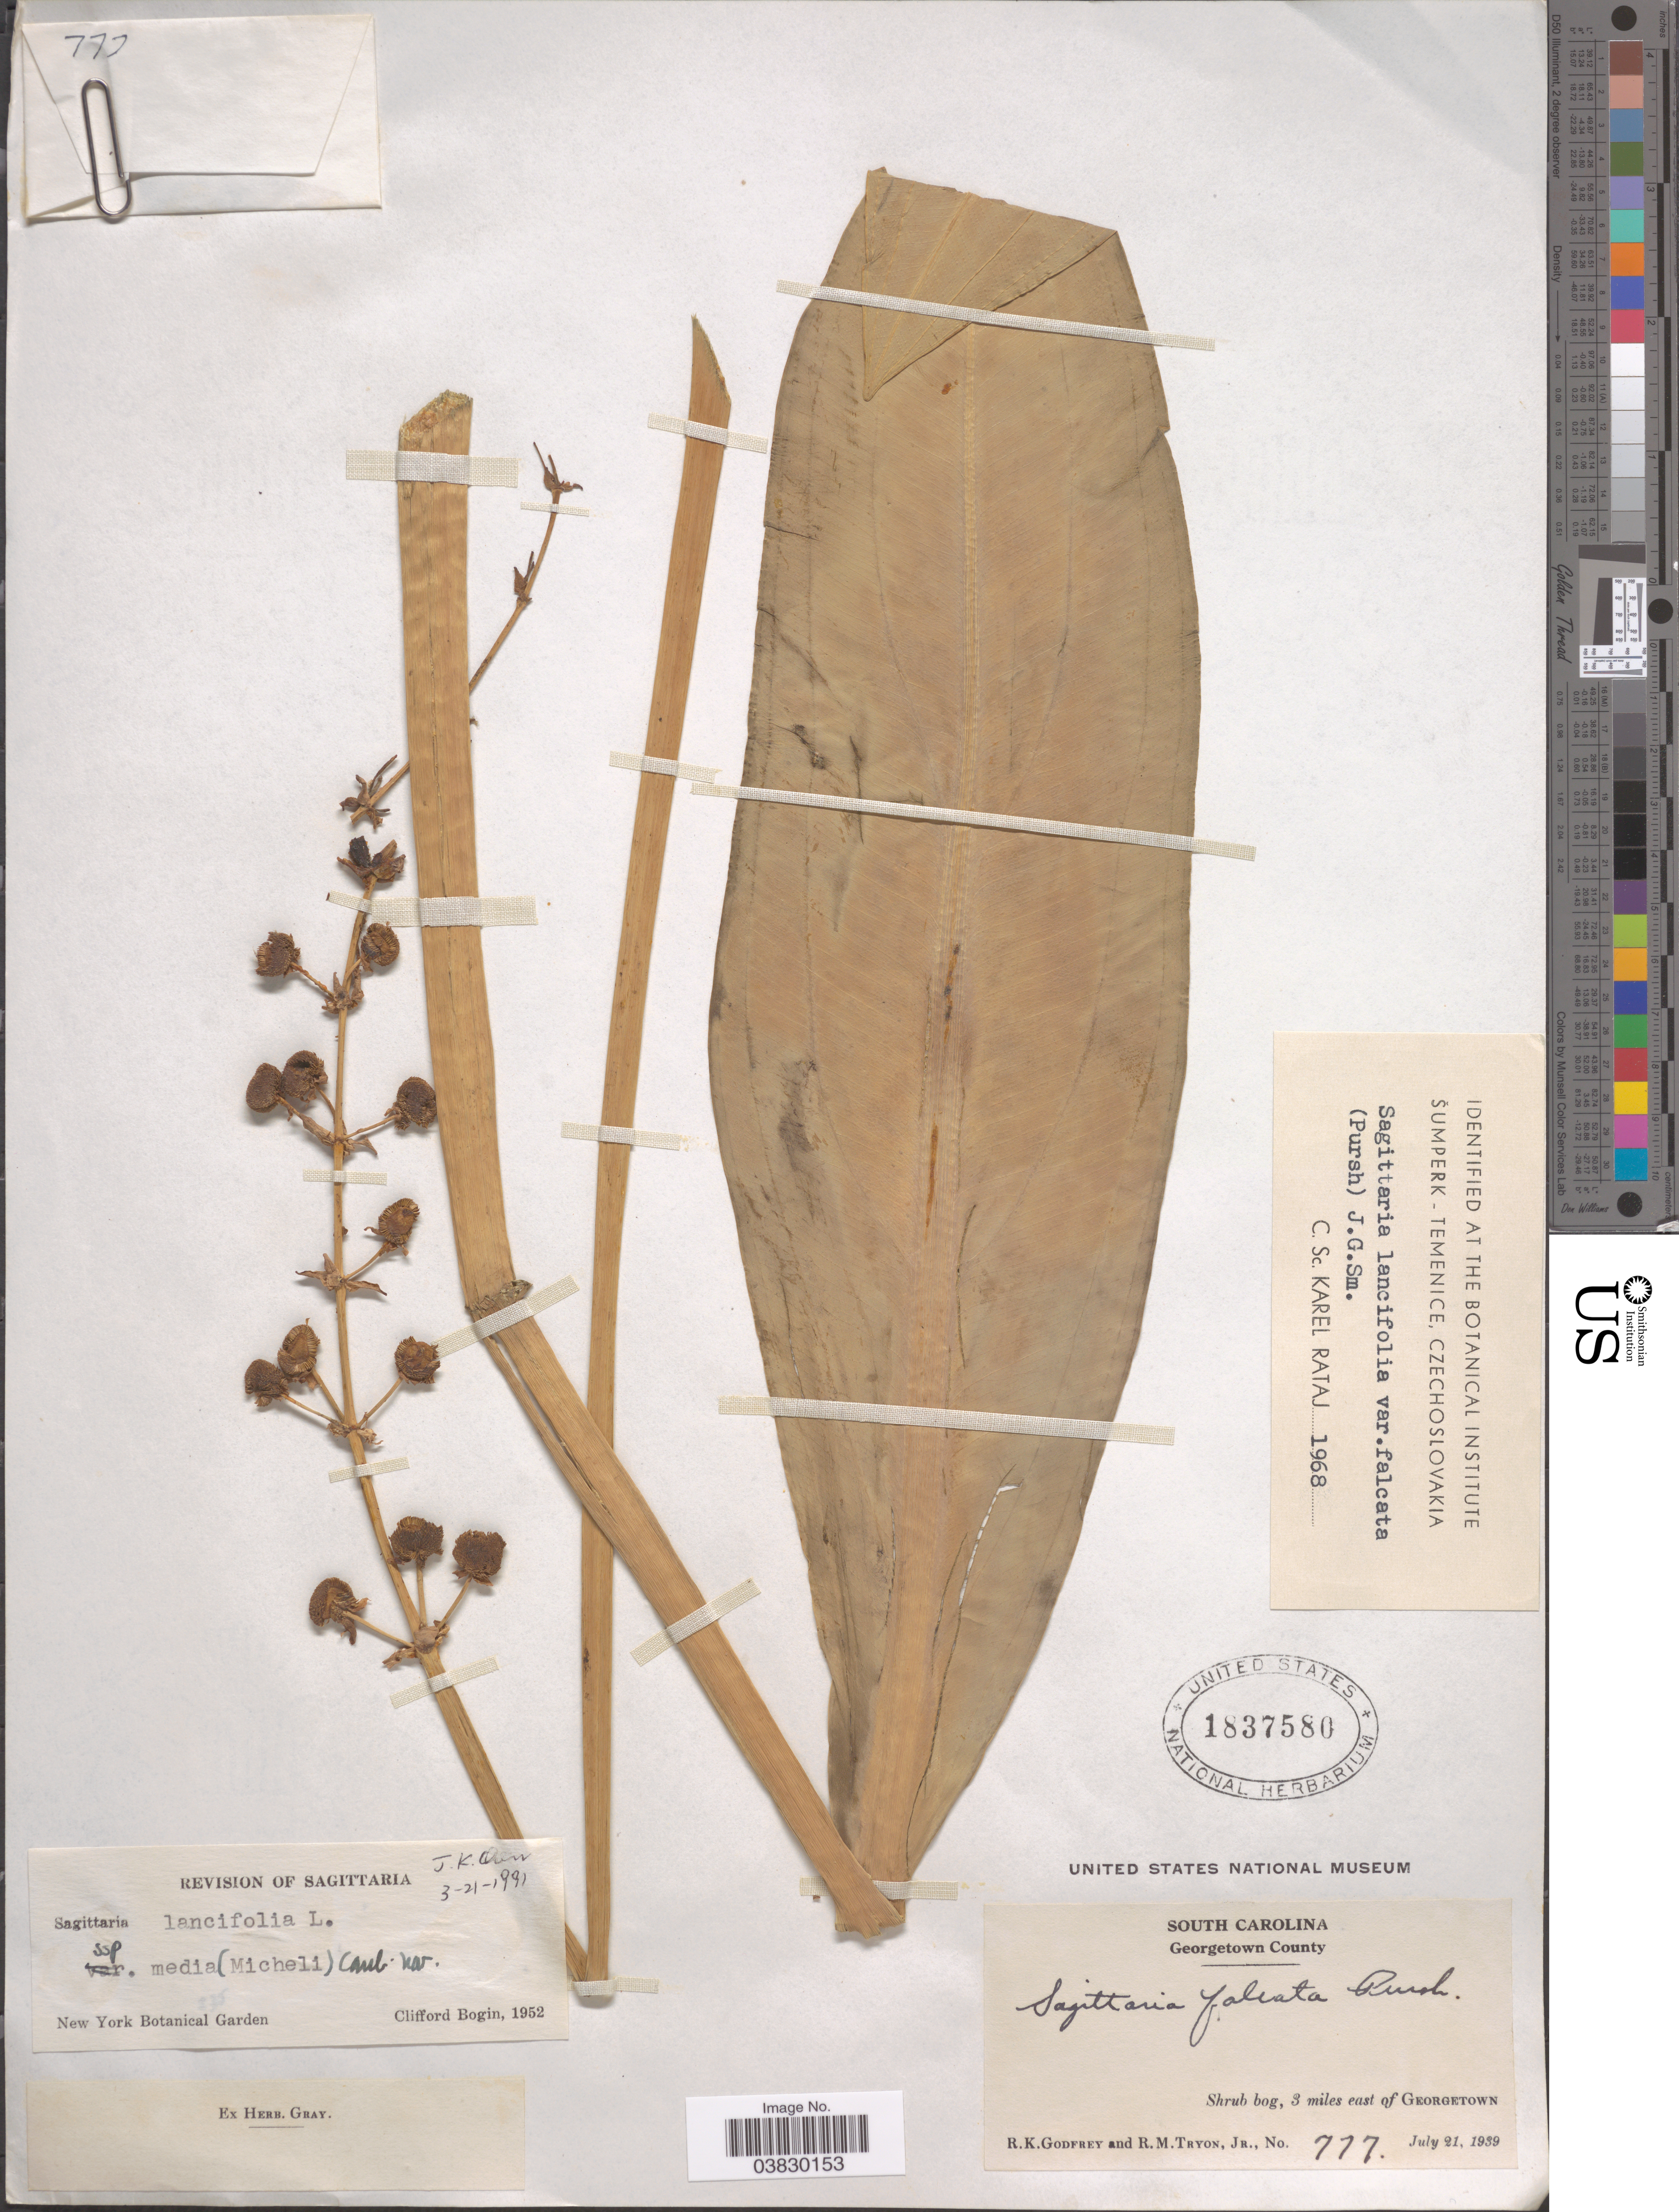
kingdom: Plantae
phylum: Tracheophyta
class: Liliopsida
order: Alismatales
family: Alismataceae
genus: Sagittaria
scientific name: Sagittaria lancifolia subsp. media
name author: (Micheli) Bogin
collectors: R. K. Godfrey & R. Tryon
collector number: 777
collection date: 1939-07-21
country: United States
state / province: South Carolina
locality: Georgetown County. 3 miles east of Georgetown.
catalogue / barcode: US 1837580